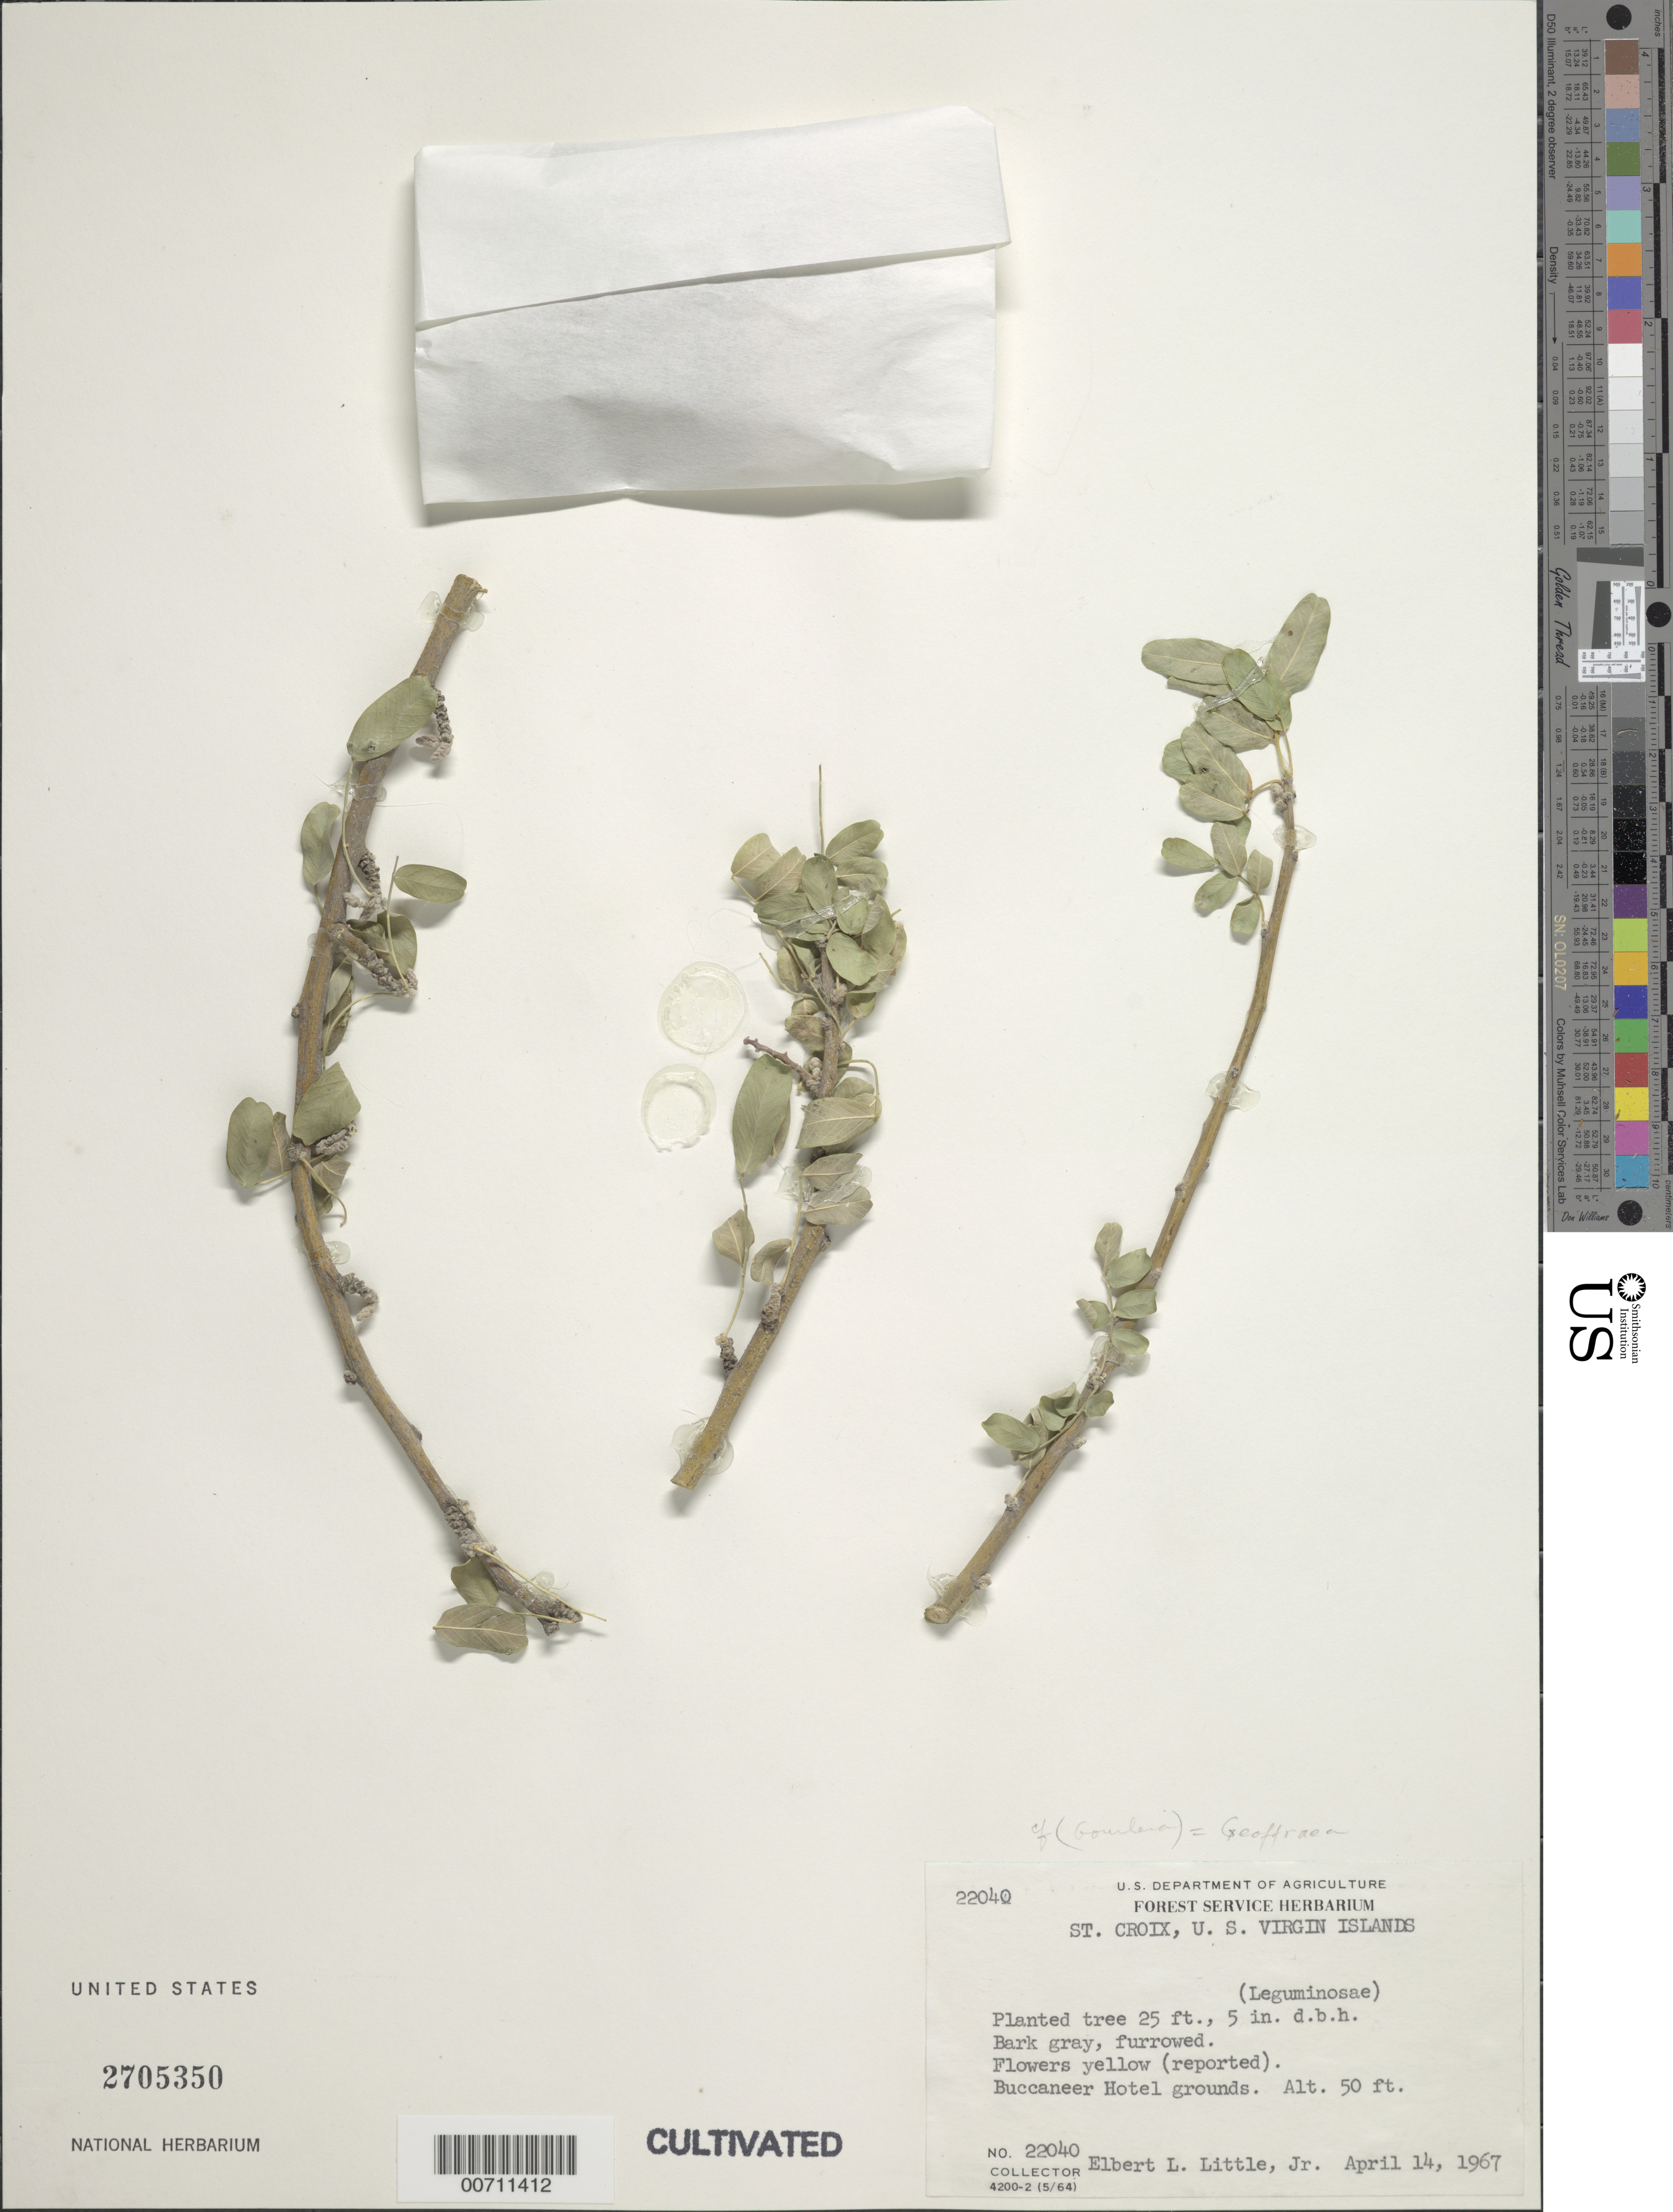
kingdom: Plantae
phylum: Tracheophyta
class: Magnoliopsida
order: Fabales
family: Fabaceae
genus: Geoffroea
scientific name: Geoffroea sp.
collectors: E. L. Little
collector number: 22040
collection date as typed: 14 Apr 1967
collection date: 1967-04-14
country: U.S. Virgin Islands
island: St. Croix Island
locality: Buccaneer Hotel Grounds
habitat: Hotel grounds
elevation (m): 15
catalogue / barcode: US 2705350